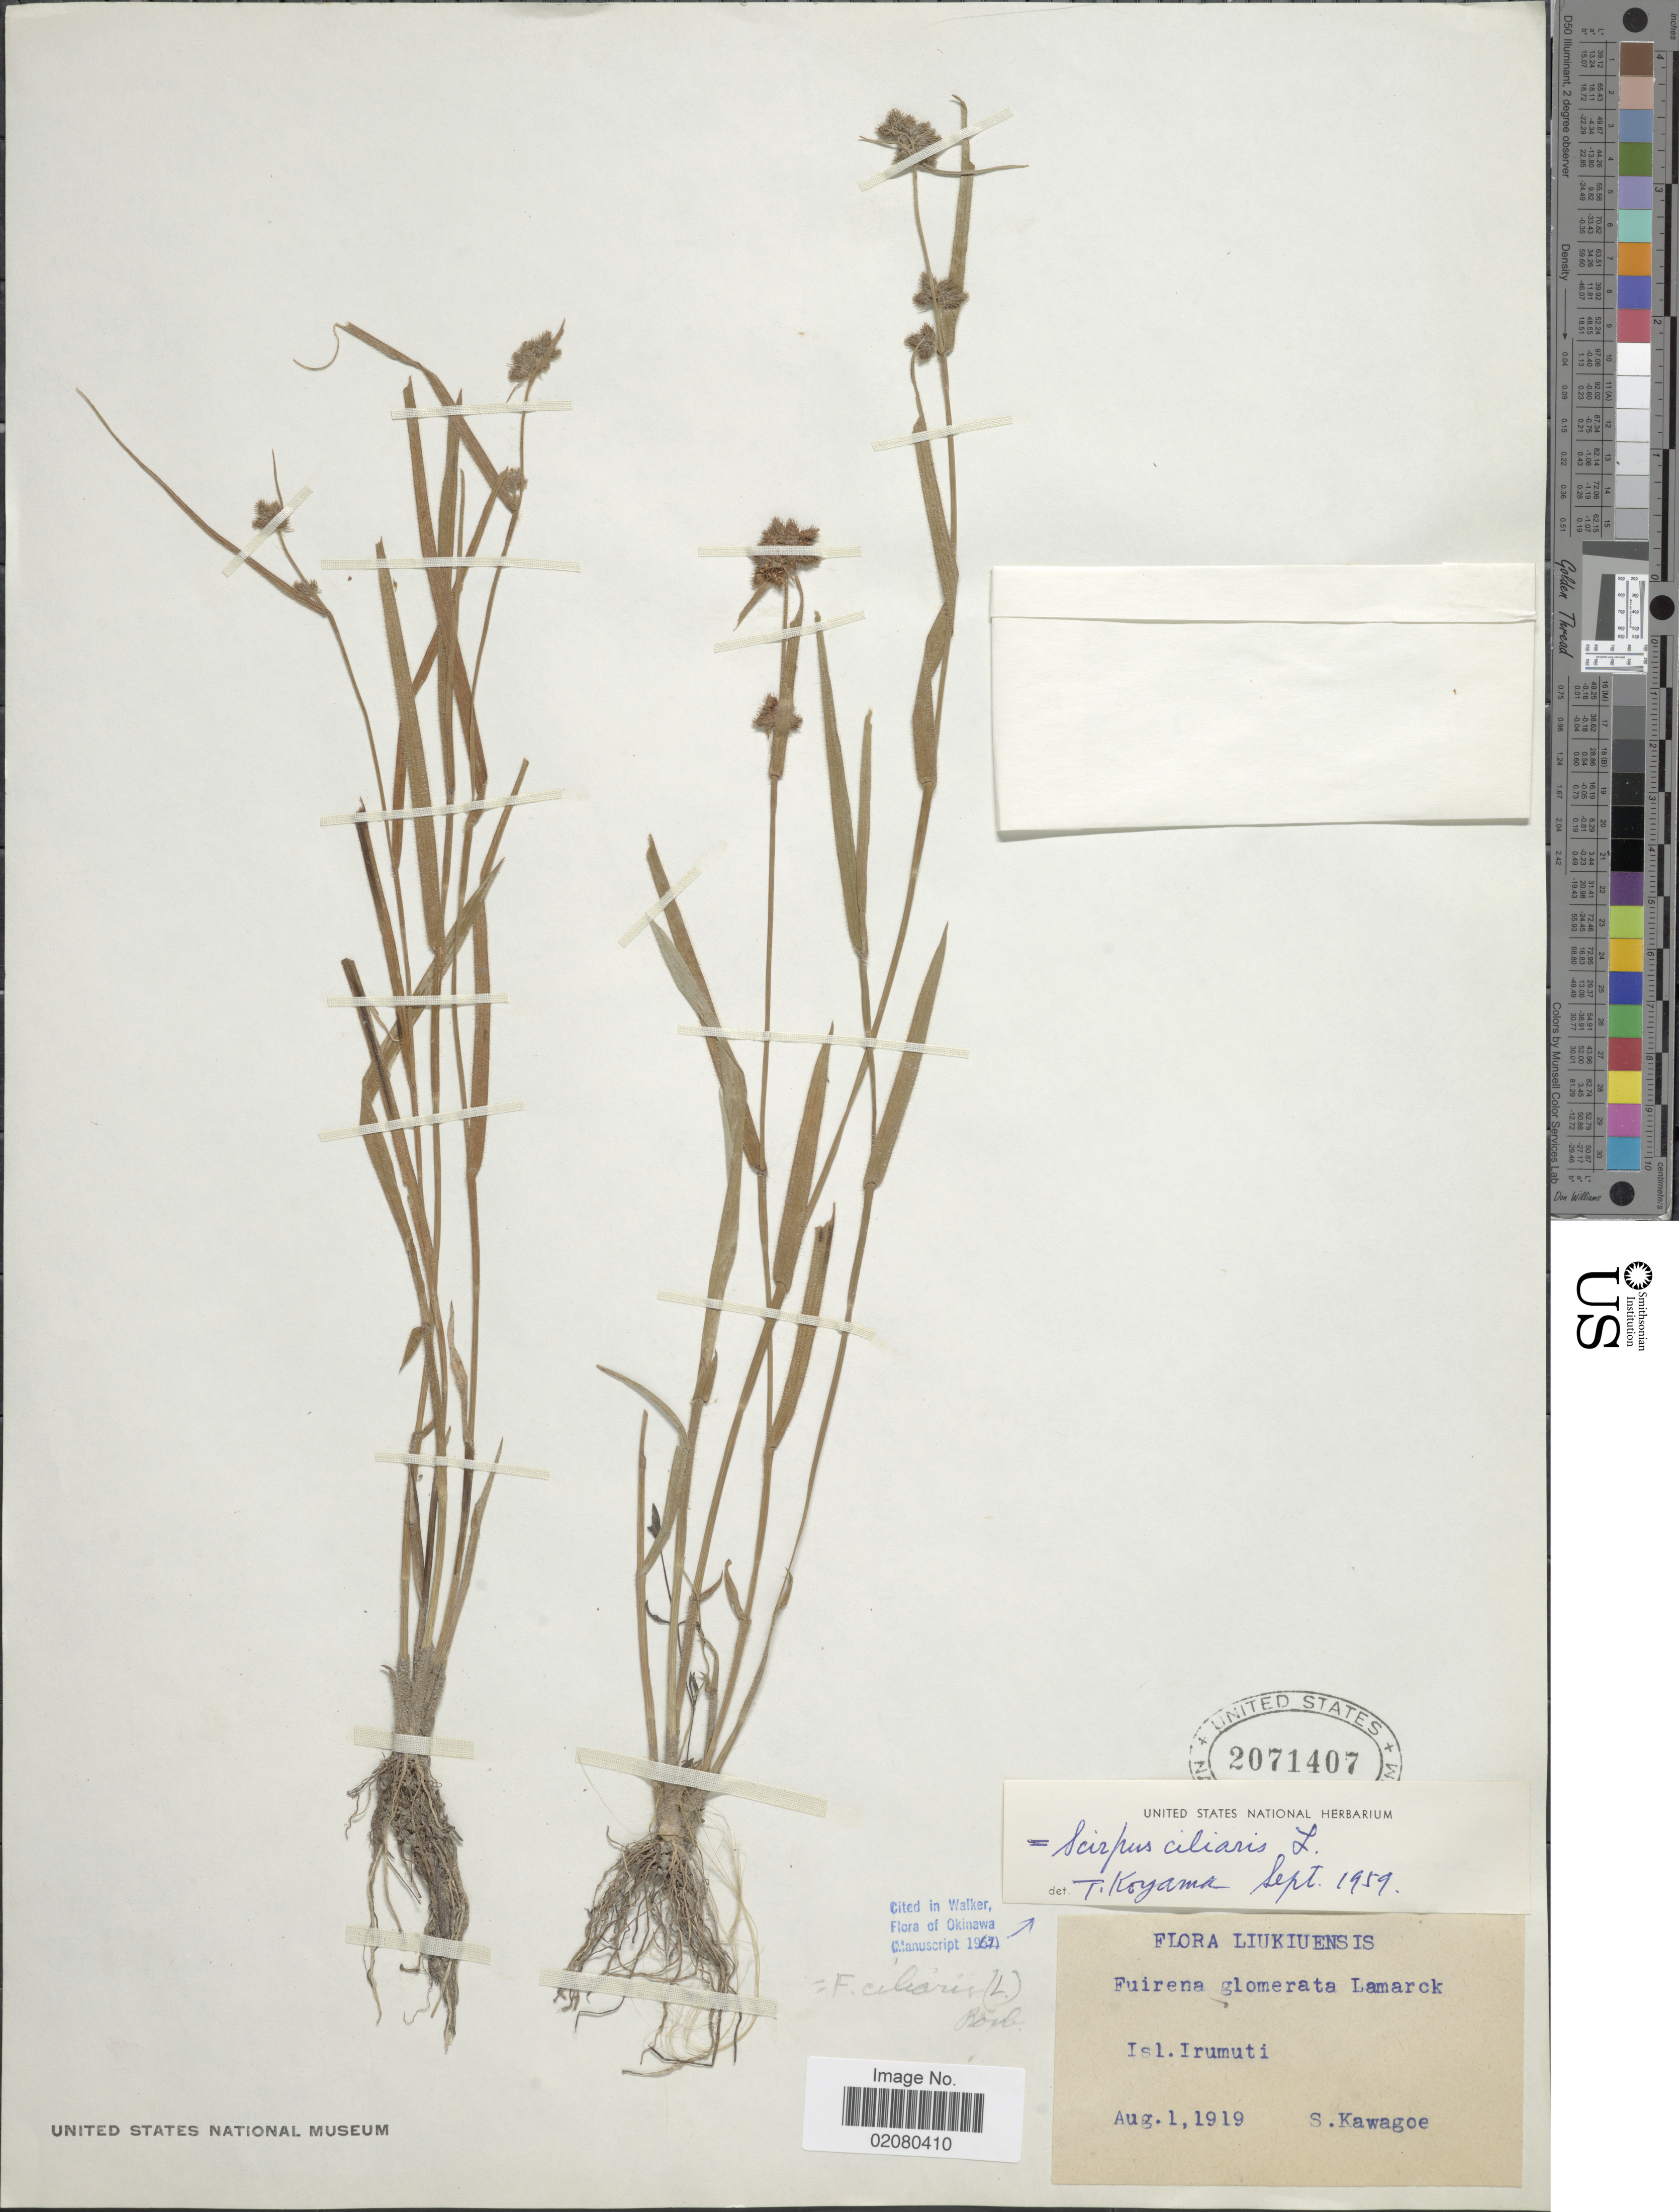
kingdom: Plantae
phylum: Tracheophyta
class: Liliopsida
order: Poales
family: Cyperaceae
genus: Fuirena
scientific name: Fuirena ciliaris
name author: (L.) Roxb.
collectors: S. Kawagoe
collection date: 1919-08-01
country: Japan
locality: Liukiuensis, Isl. Irumuti.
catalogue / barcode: US 2071407